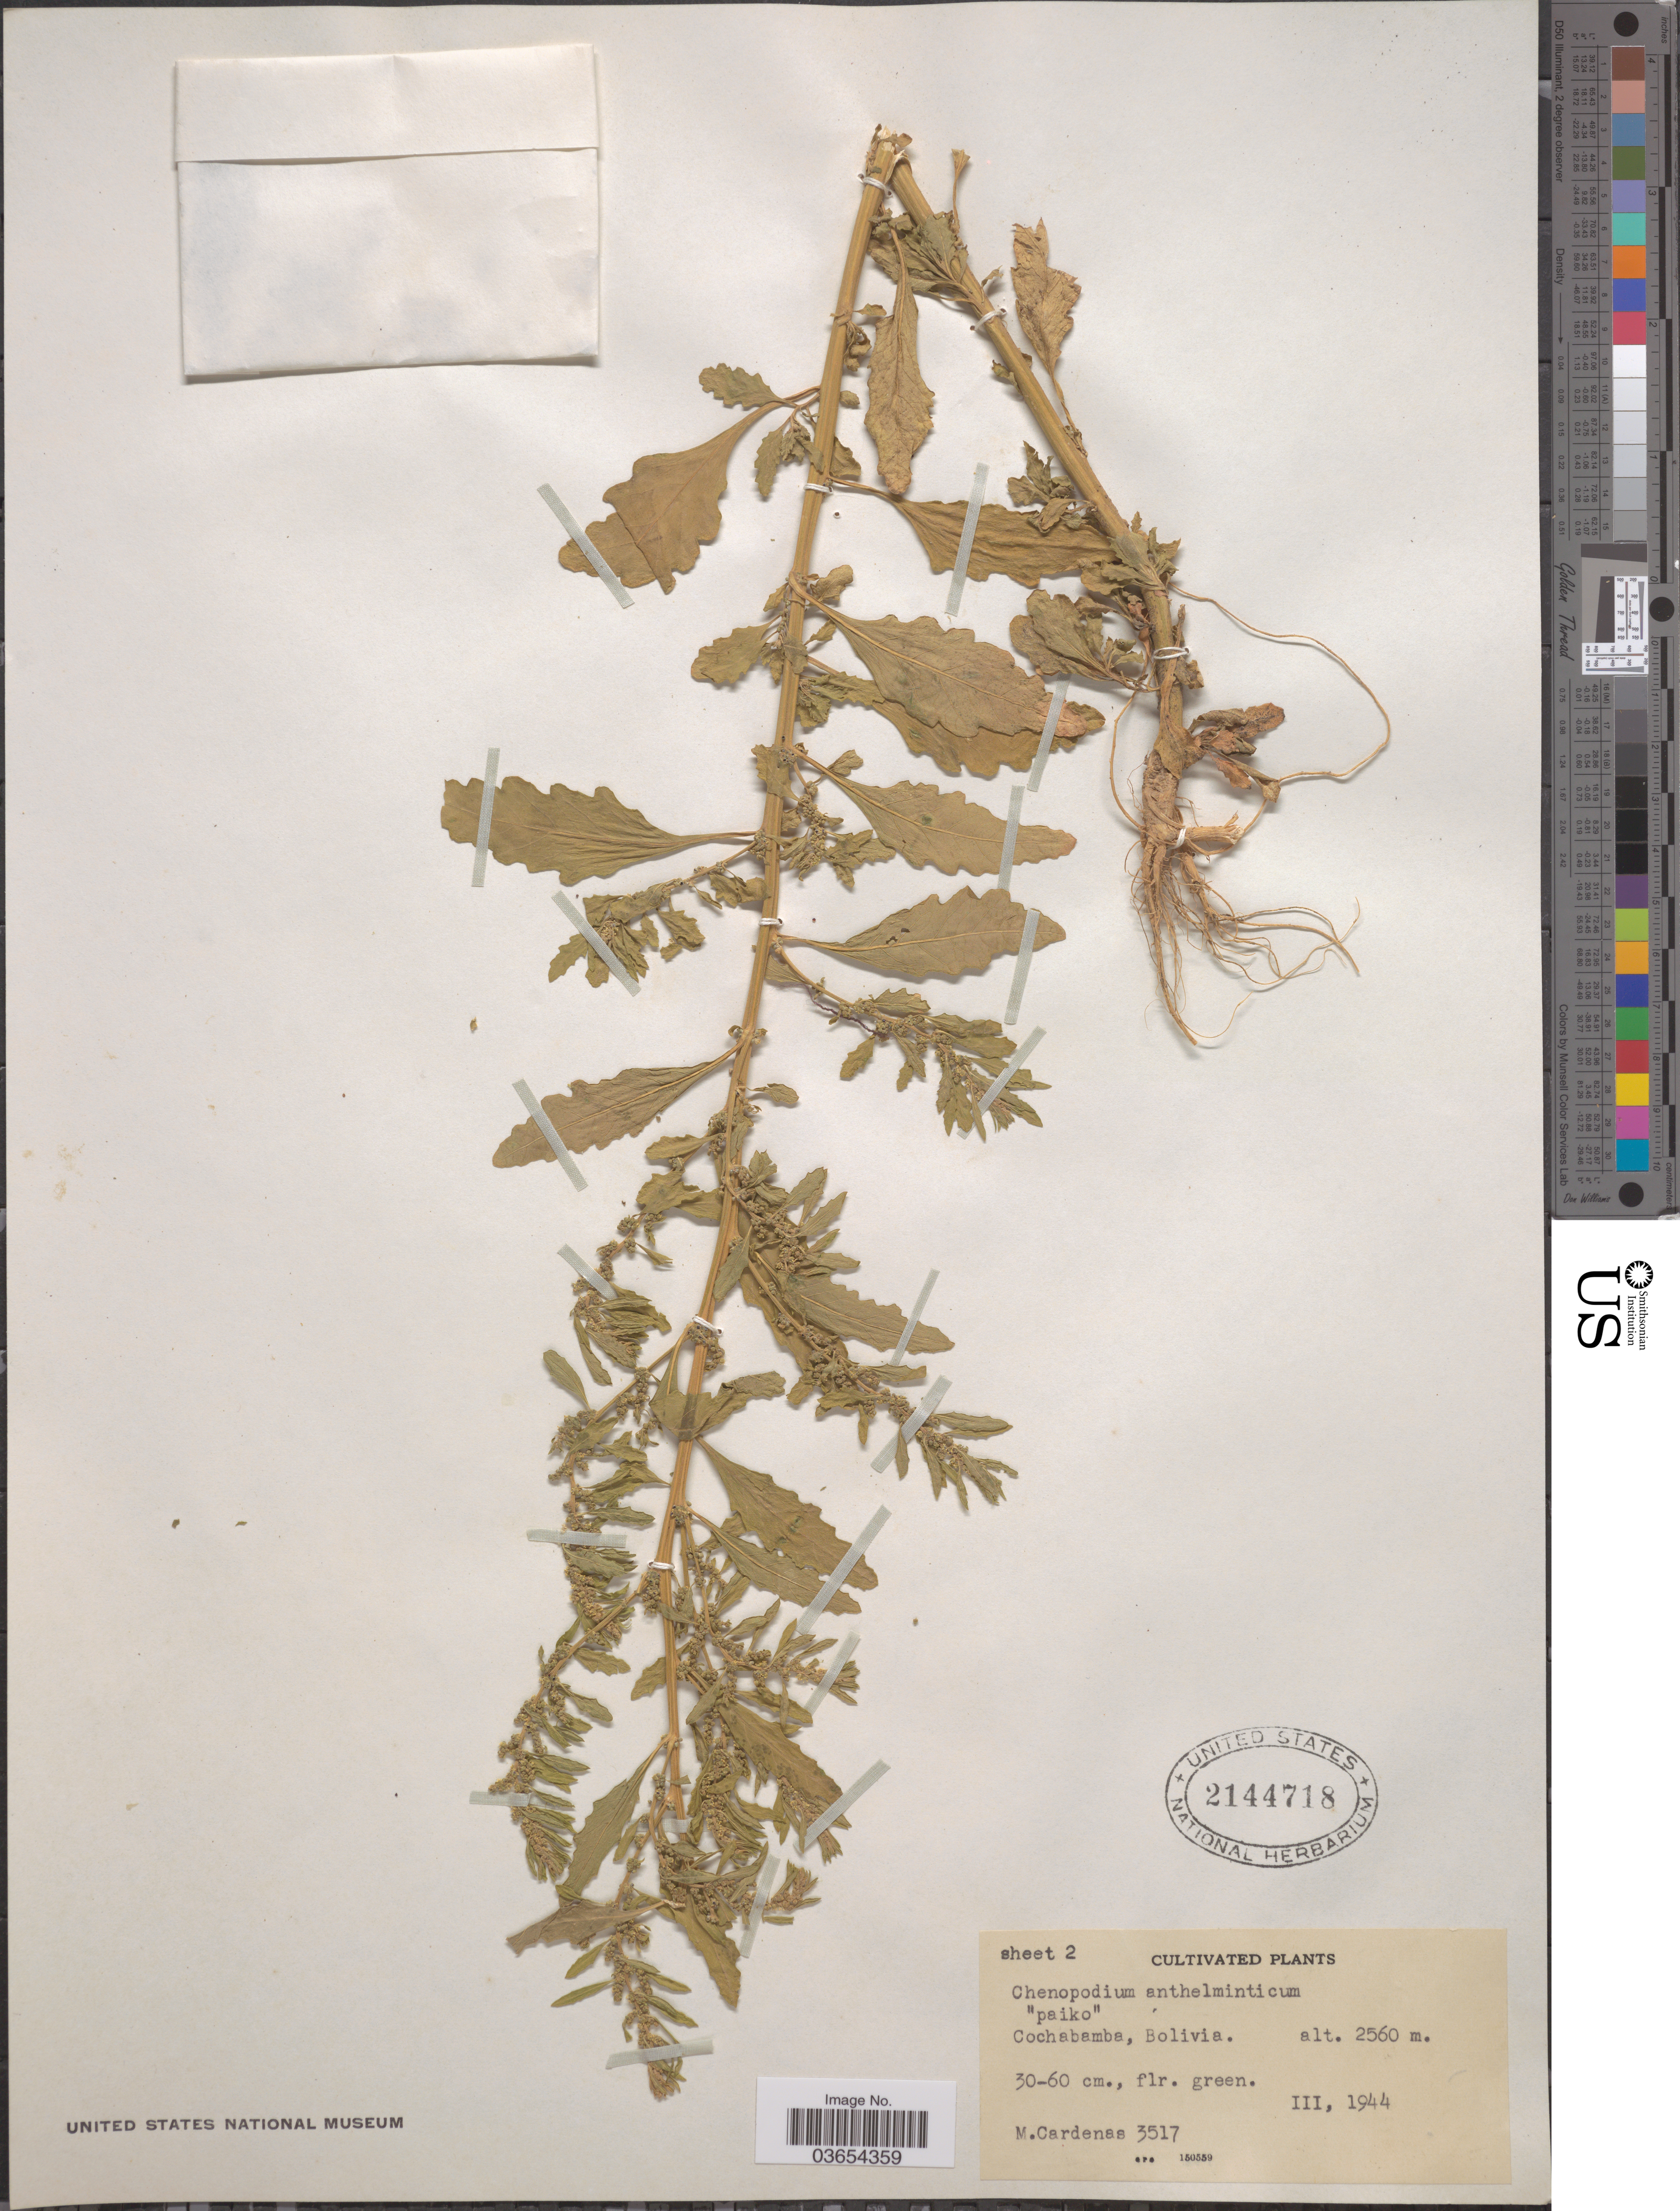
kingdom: Plantae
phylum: Tracheophyta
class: Magnoliopsida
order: Caryophyllales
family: Amaranthaceae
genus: Chenopodium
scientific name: Chenopodium ambrosioides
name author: L.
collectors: M. Cárdenas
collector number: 3517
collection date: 1944-03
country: Bolivia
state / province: Cochabamba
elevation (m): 2560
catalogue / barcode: US 2144718